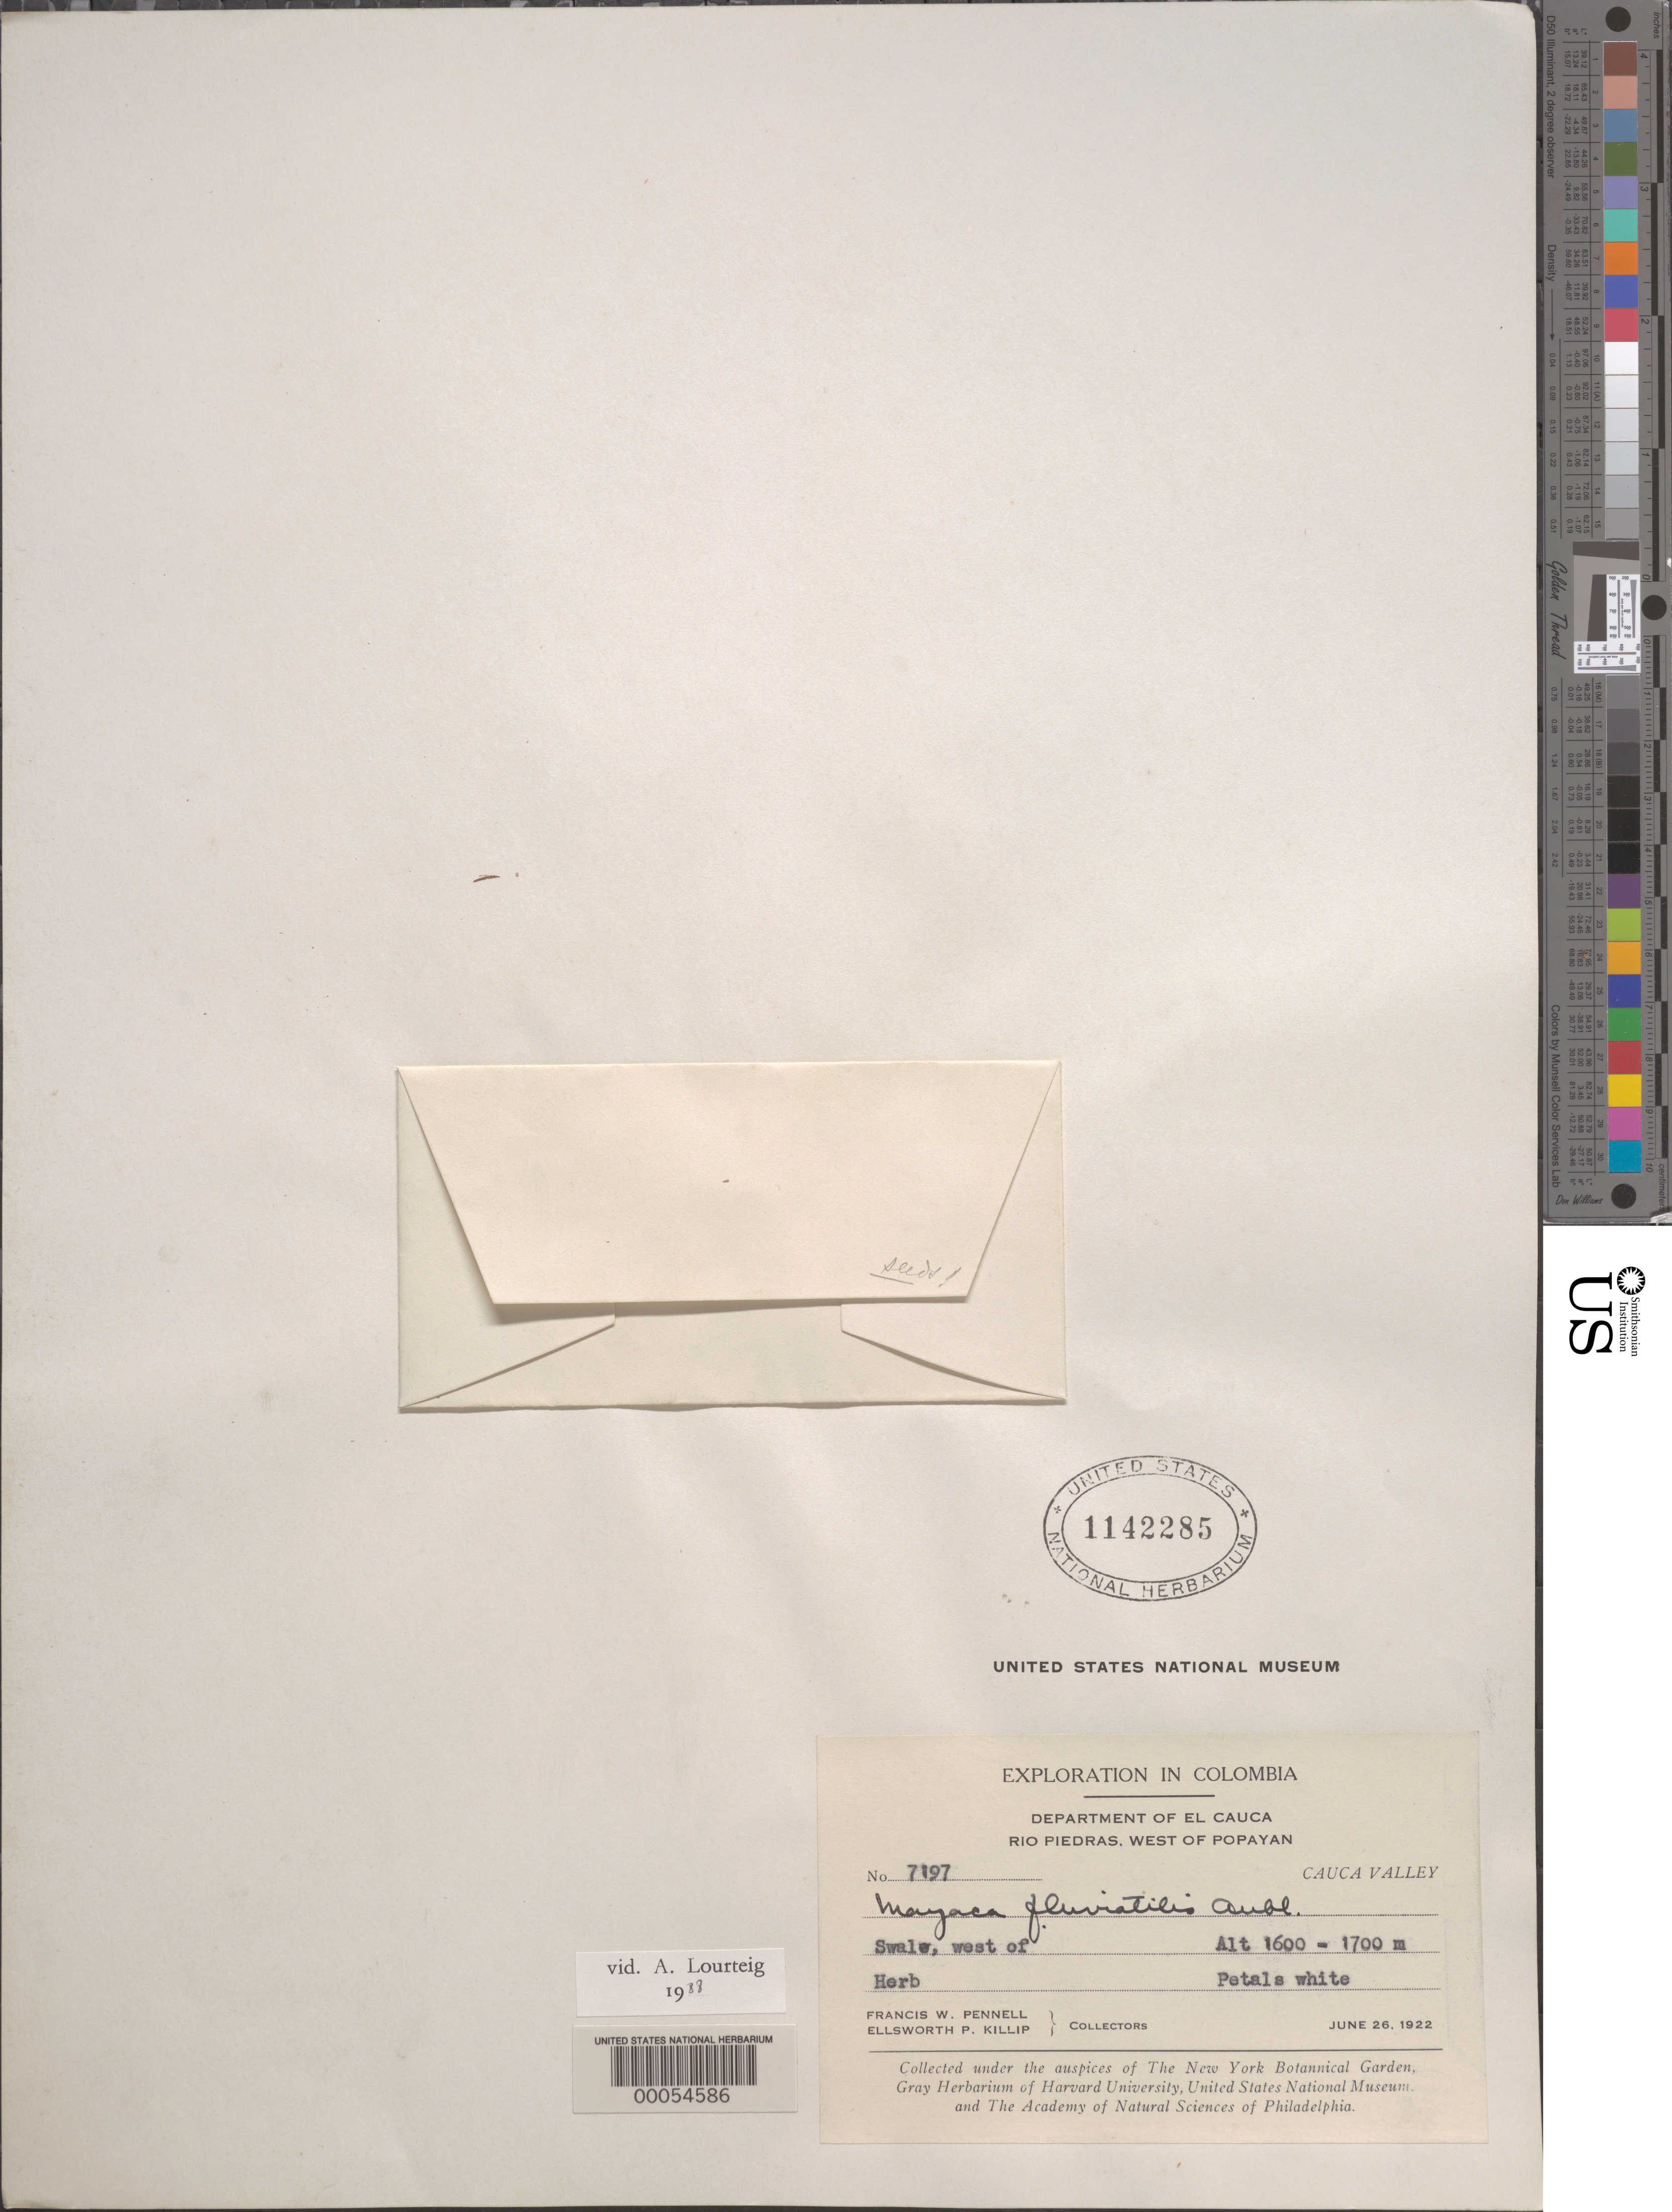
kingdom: Plantae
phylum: Tracheophyta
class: Liliopsida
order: Poales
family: Mayacaceae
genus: Mayaca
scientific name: Mayaca fluviatilis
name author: Aubl.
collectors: F. W. Pennell & E. P. Killip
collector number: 7197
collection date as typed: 16 Jun 1922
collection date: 1922-06-16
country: Colombia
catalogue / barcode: US 1142285